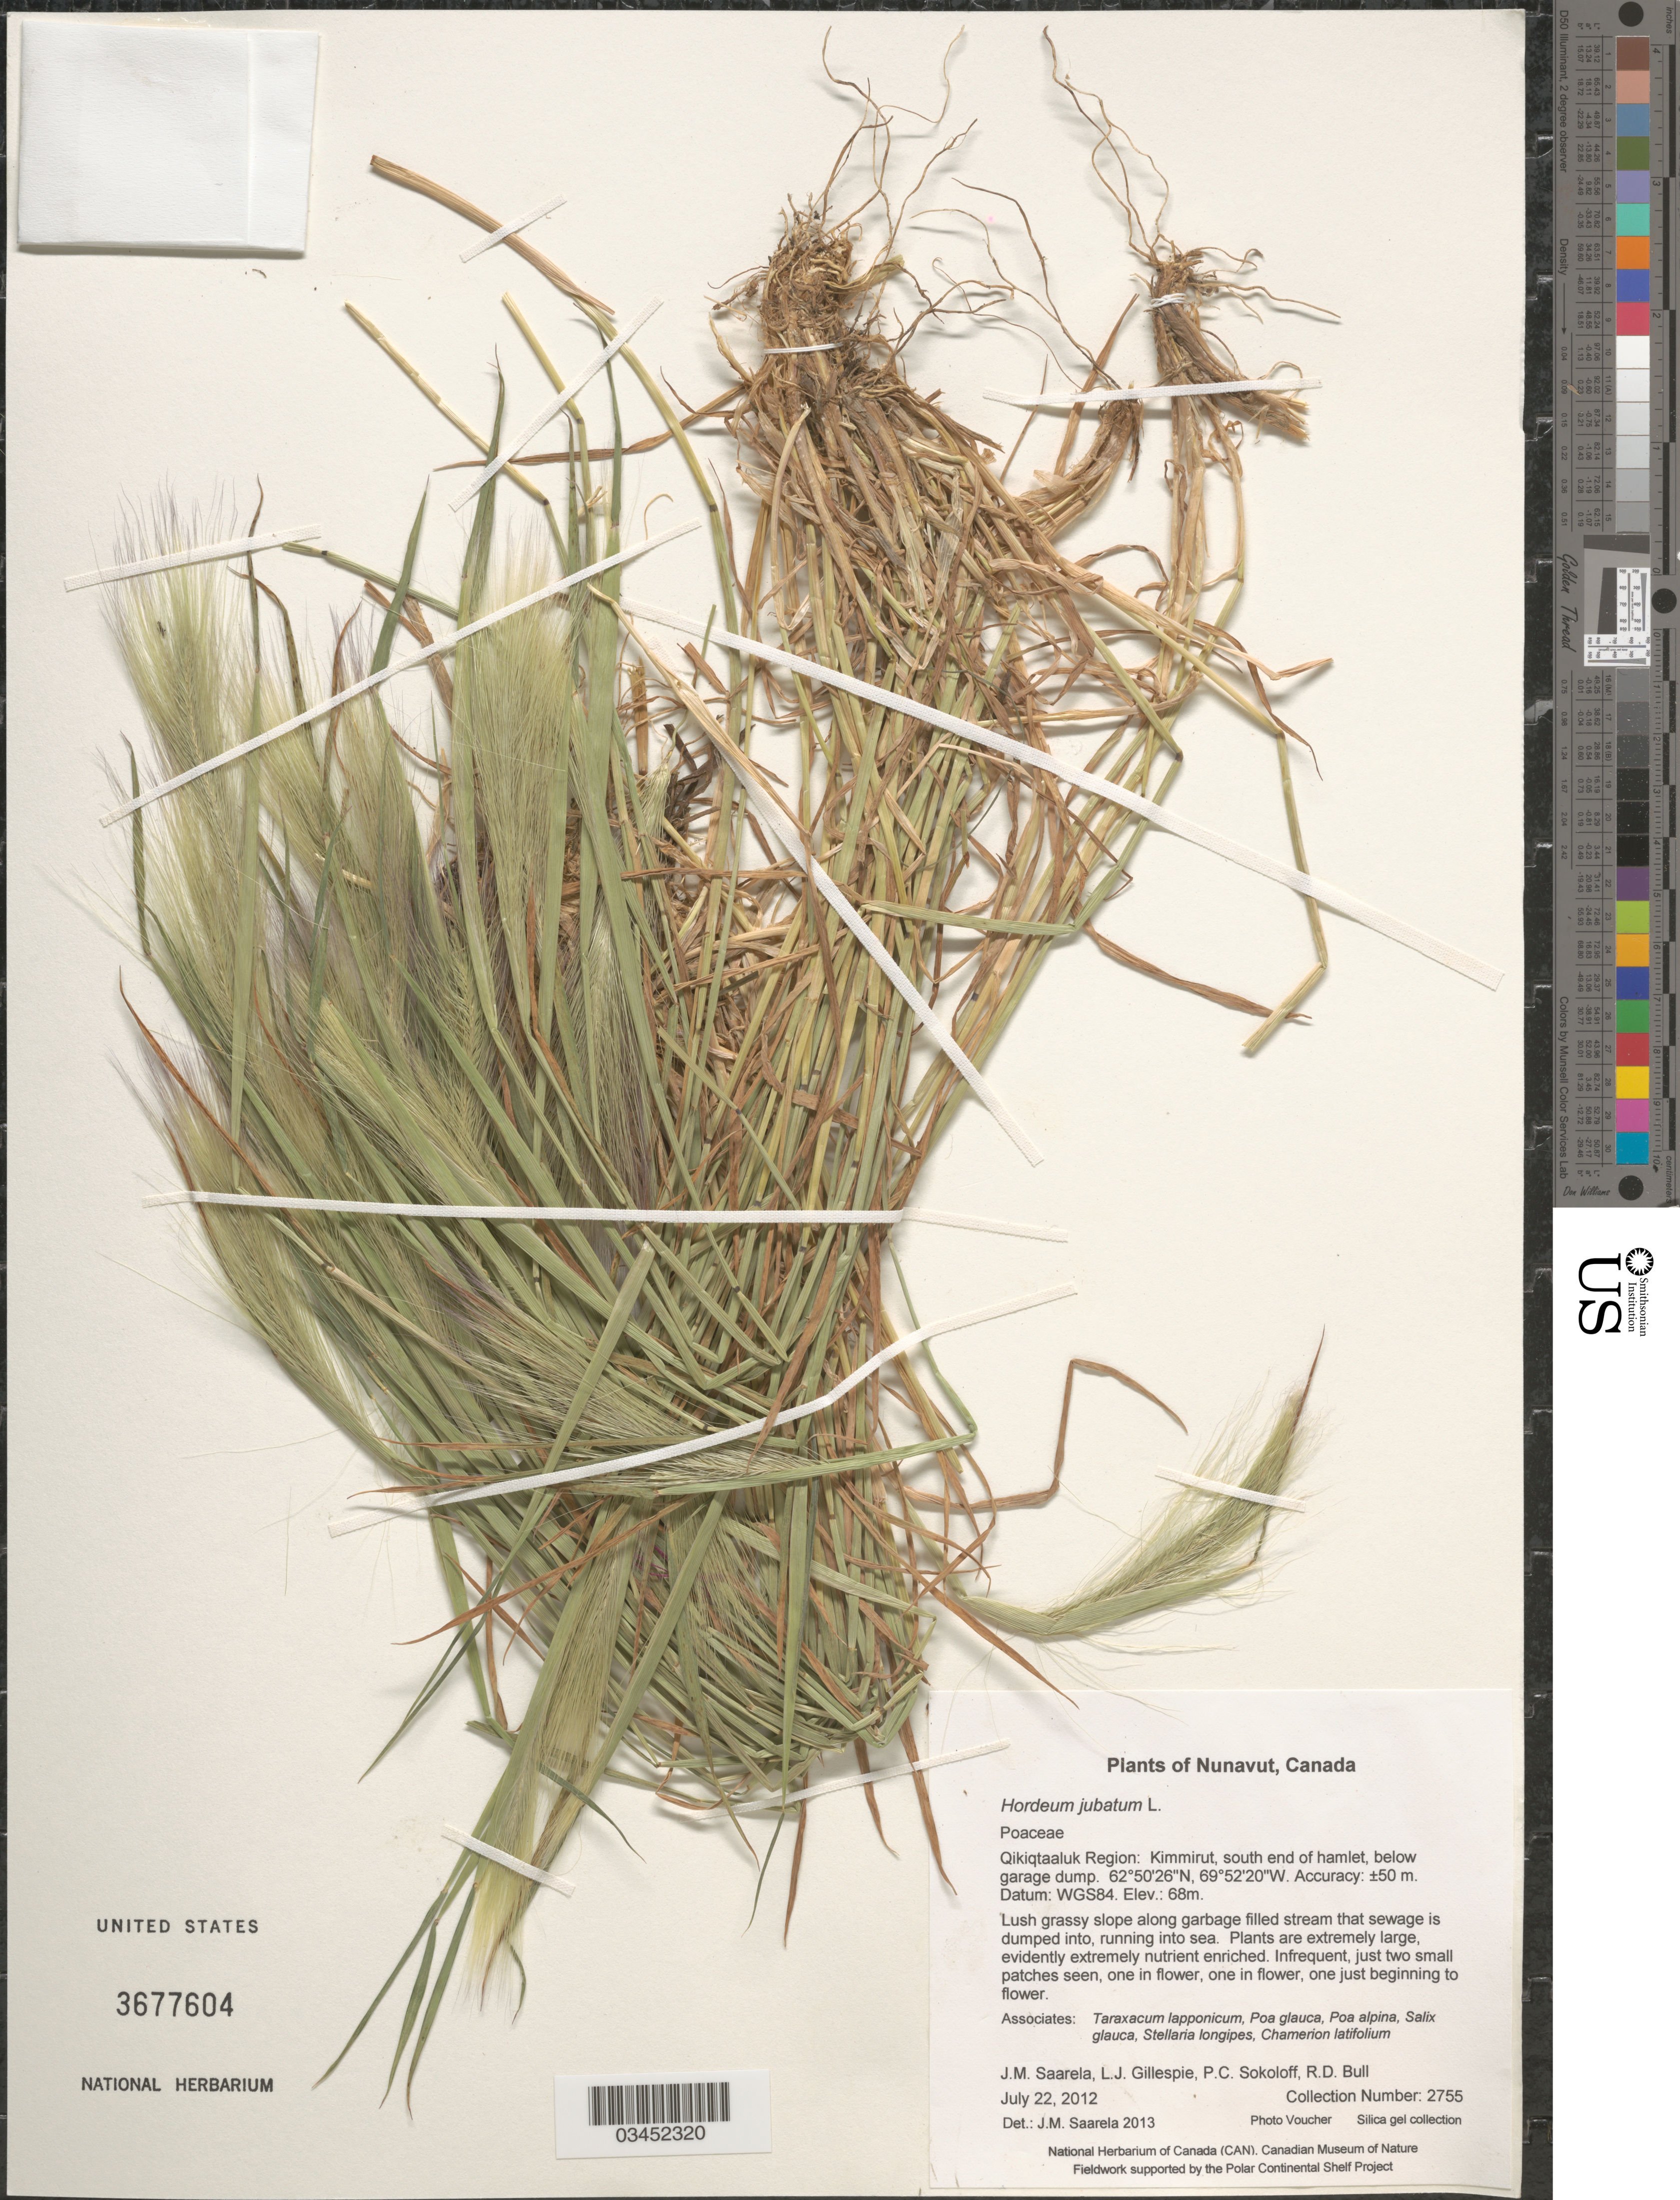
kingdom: Plantae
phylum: Tracheophyta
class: Liliopsida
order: Poales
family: Poaceae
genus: Hordeum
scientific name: Hordeum jubatum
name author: L.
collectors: J. Saarela, L. Gillespie, P. Sokoloff & R. Bull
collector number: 2755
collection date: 2012-07-22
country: Canada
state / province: Nunavut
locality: Qikiqtaaluk Region: Kimmirut, south end of hamlet, below garage dump. Accuracy: ±50 m. Datum: WGS84.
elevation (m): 68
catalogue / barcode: US 3677604